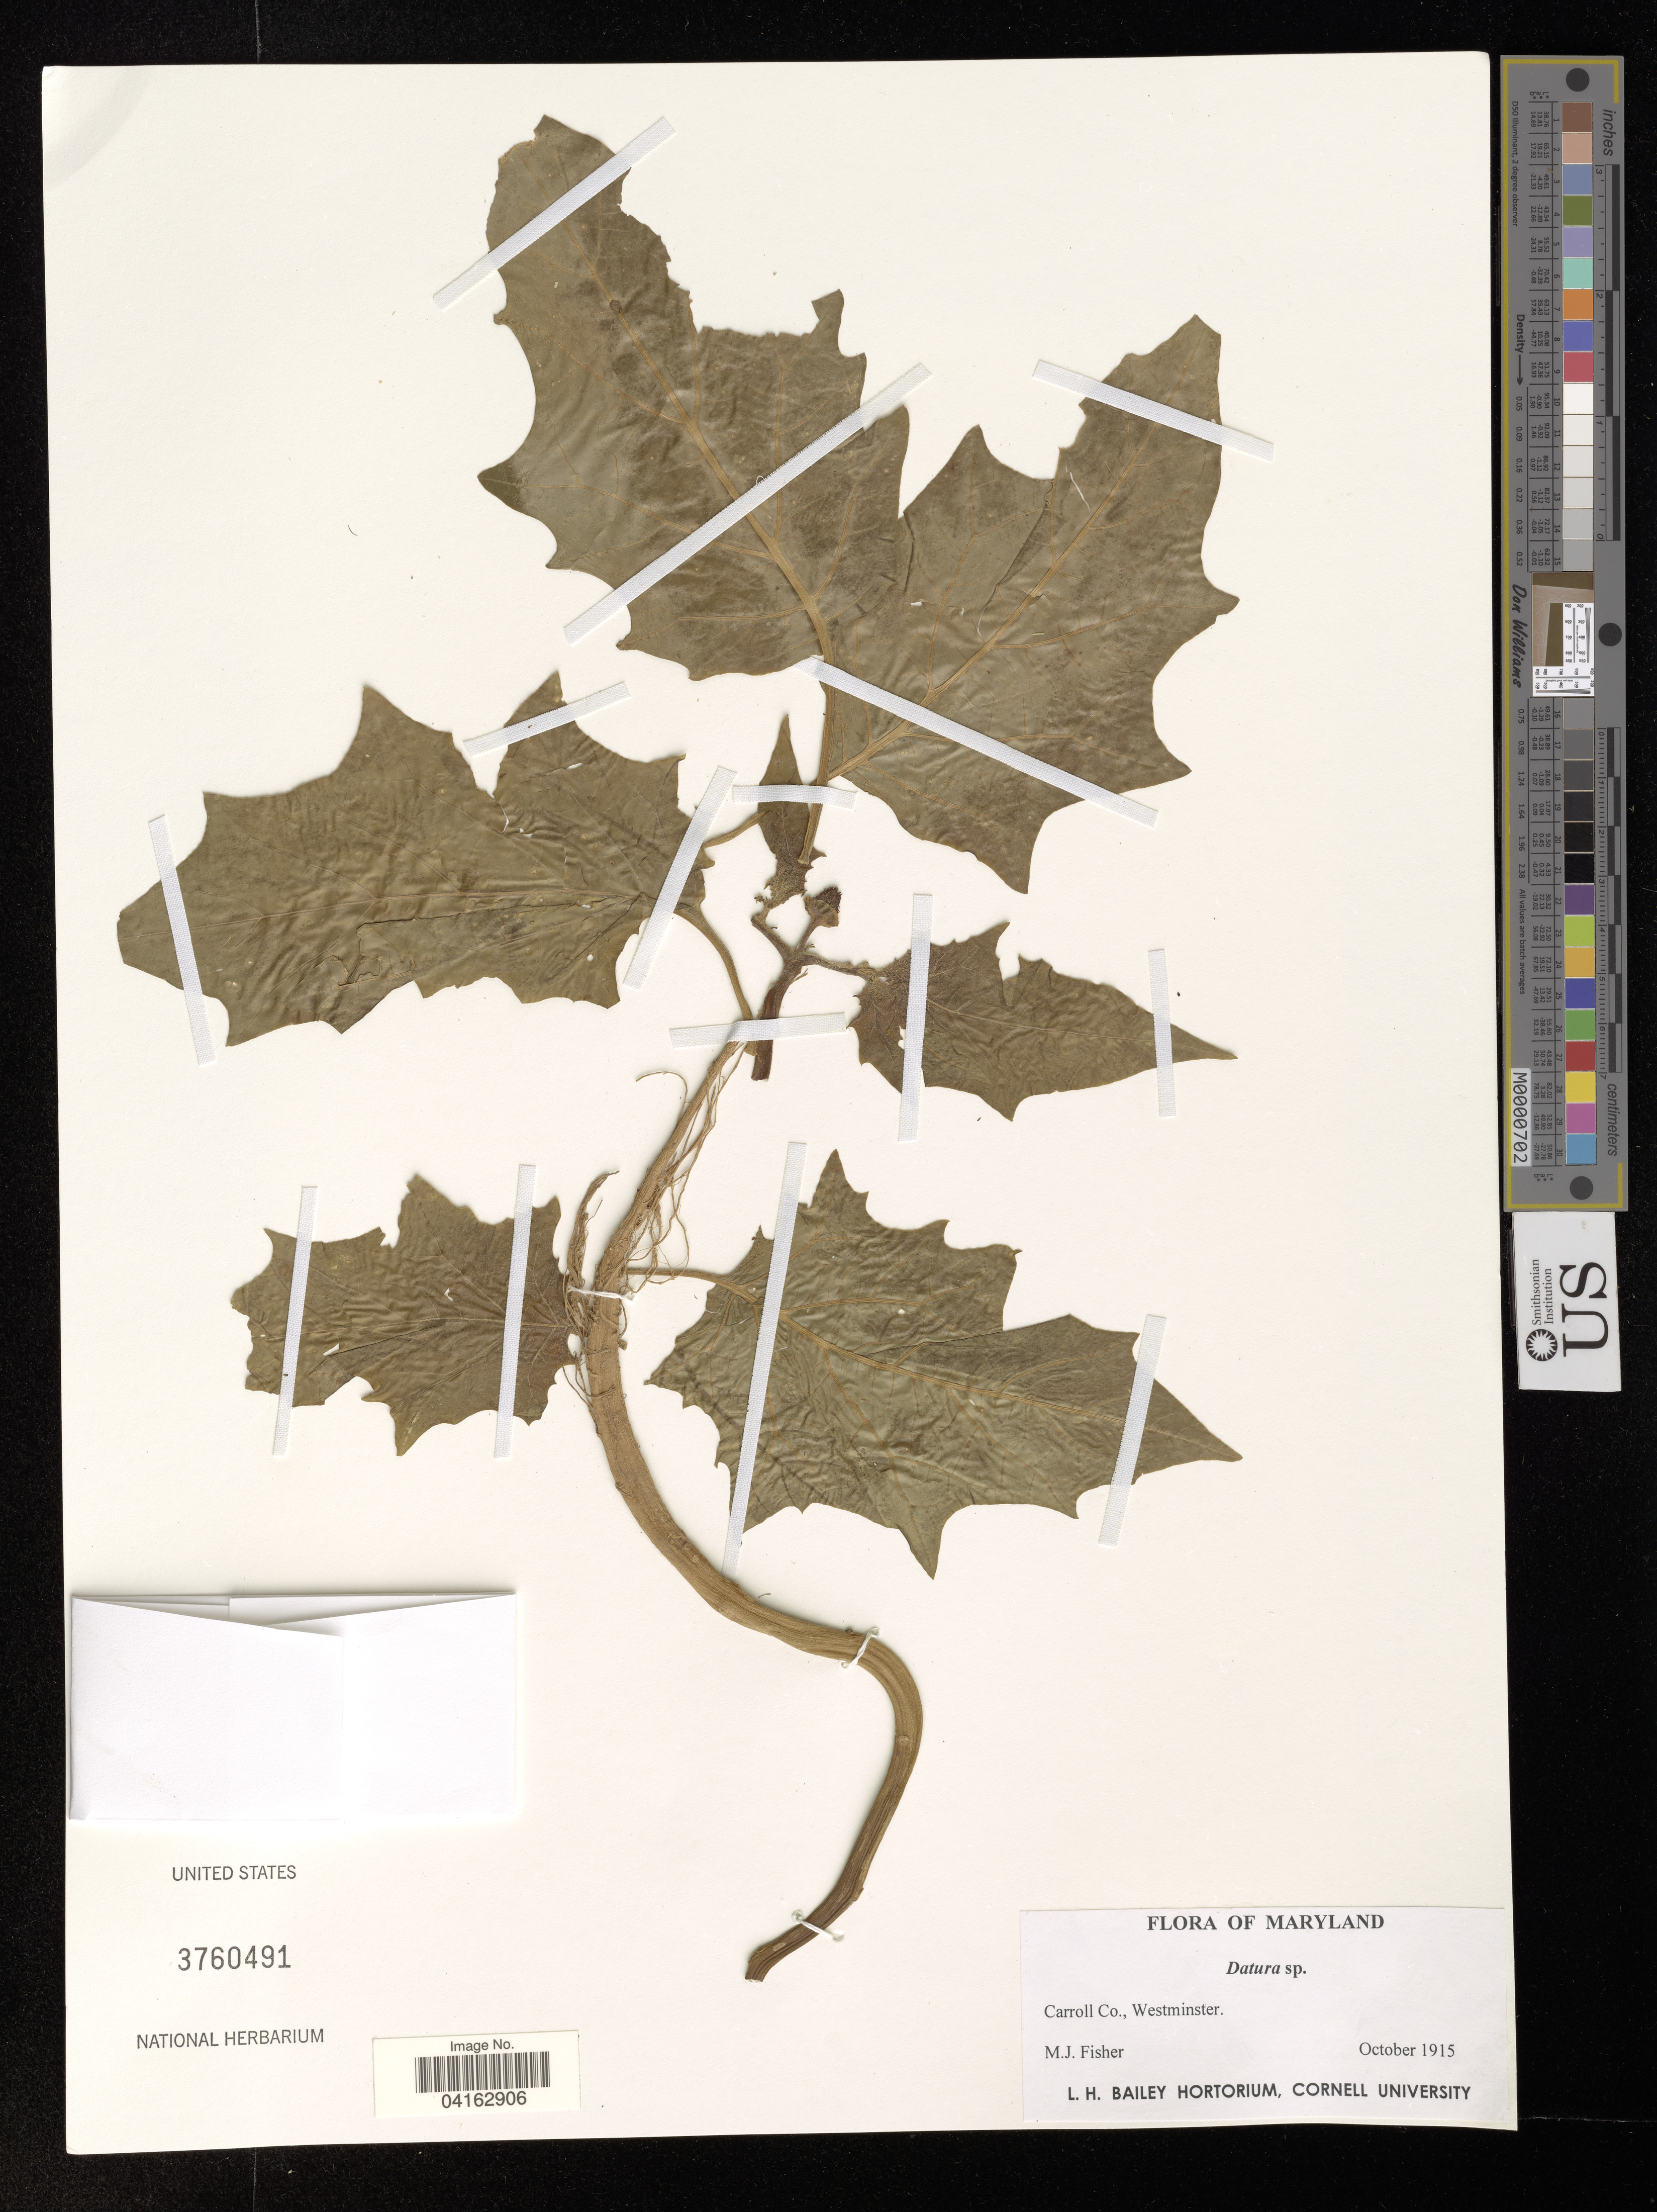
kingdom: Plantae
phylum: Tracheophyta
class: Magnoliopsida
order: Solanales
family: Solanaceae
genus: Datura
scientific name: Datura sp.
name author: L.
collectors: M. J. Fisher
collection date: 1915-10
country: United States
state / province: Maryland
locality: Carroll Co., Westminster.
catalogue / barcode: US 3760491